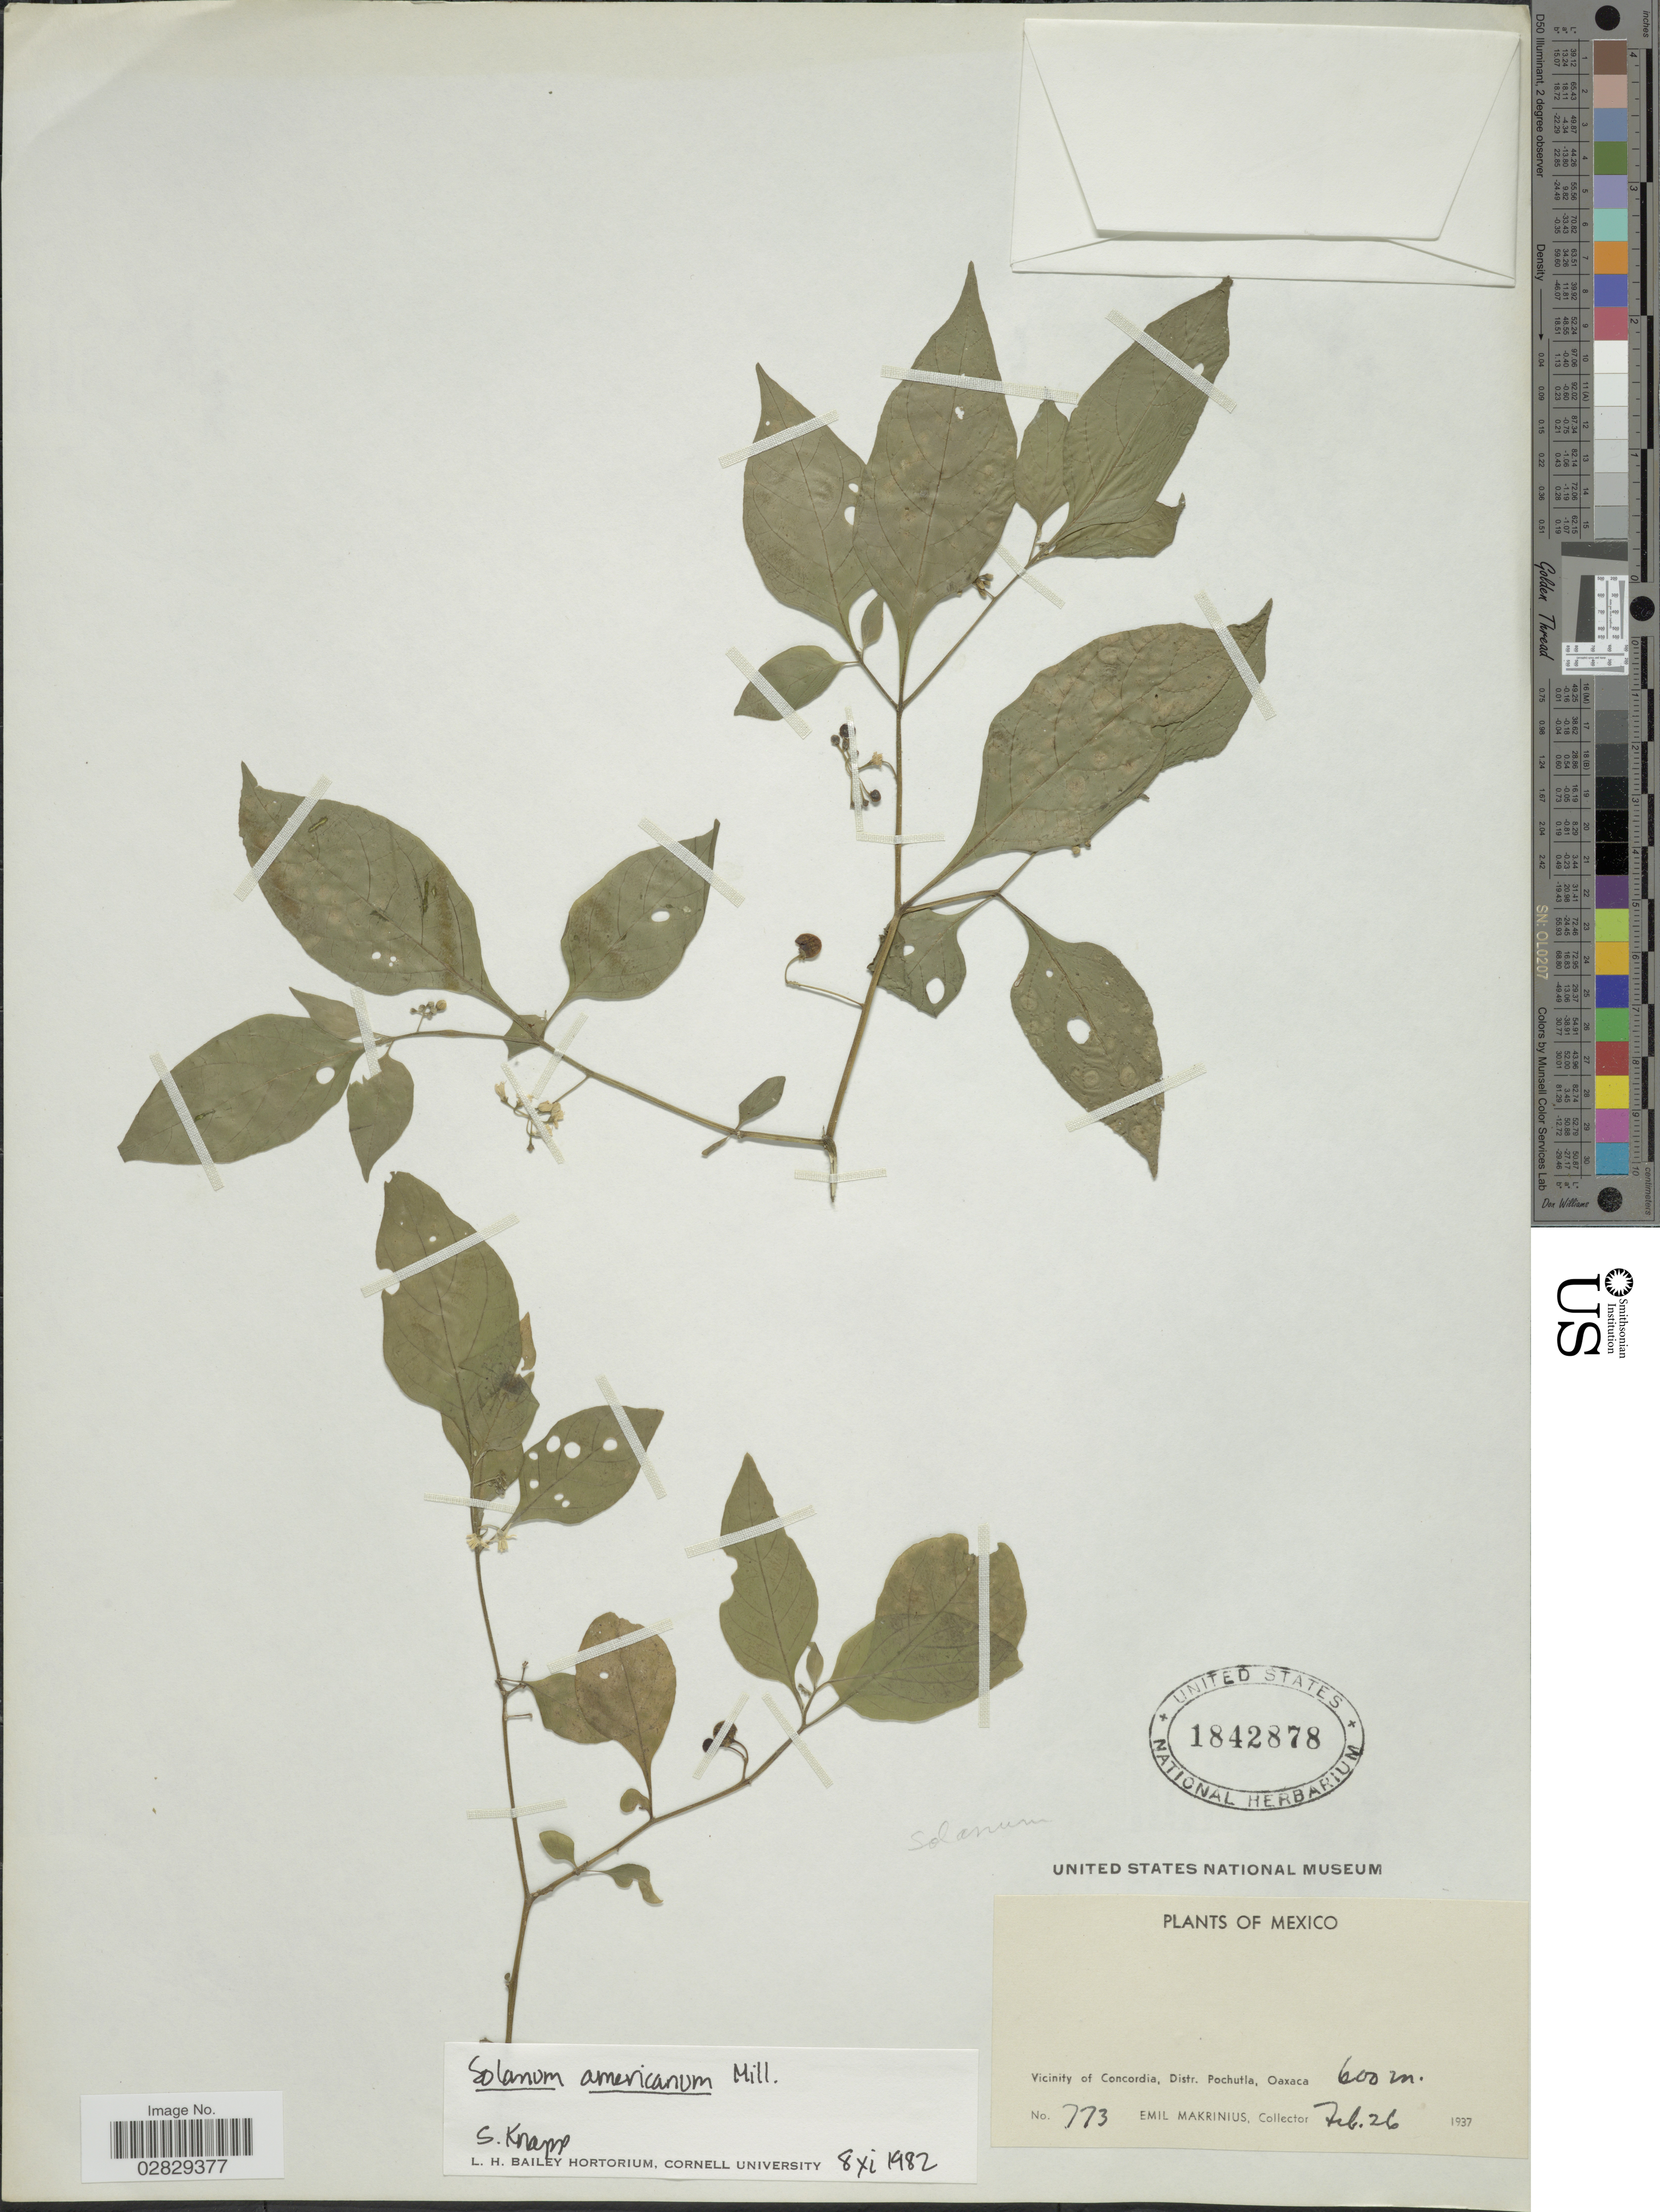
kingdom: Plantae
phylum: Tracheophyta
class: Magnoliopsida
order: Solanales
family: Solanaceae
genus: Solanum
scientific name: Solanum nigrescens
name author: M. Martens & Galeotti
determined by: Knapp, S. D.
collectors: E. Makrinius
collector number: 773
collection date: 1937-02-26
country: Mexico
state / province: Oaxaca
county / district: Pochutla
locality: Vicinity of Concordia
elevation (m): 600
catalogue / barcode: US 1842878